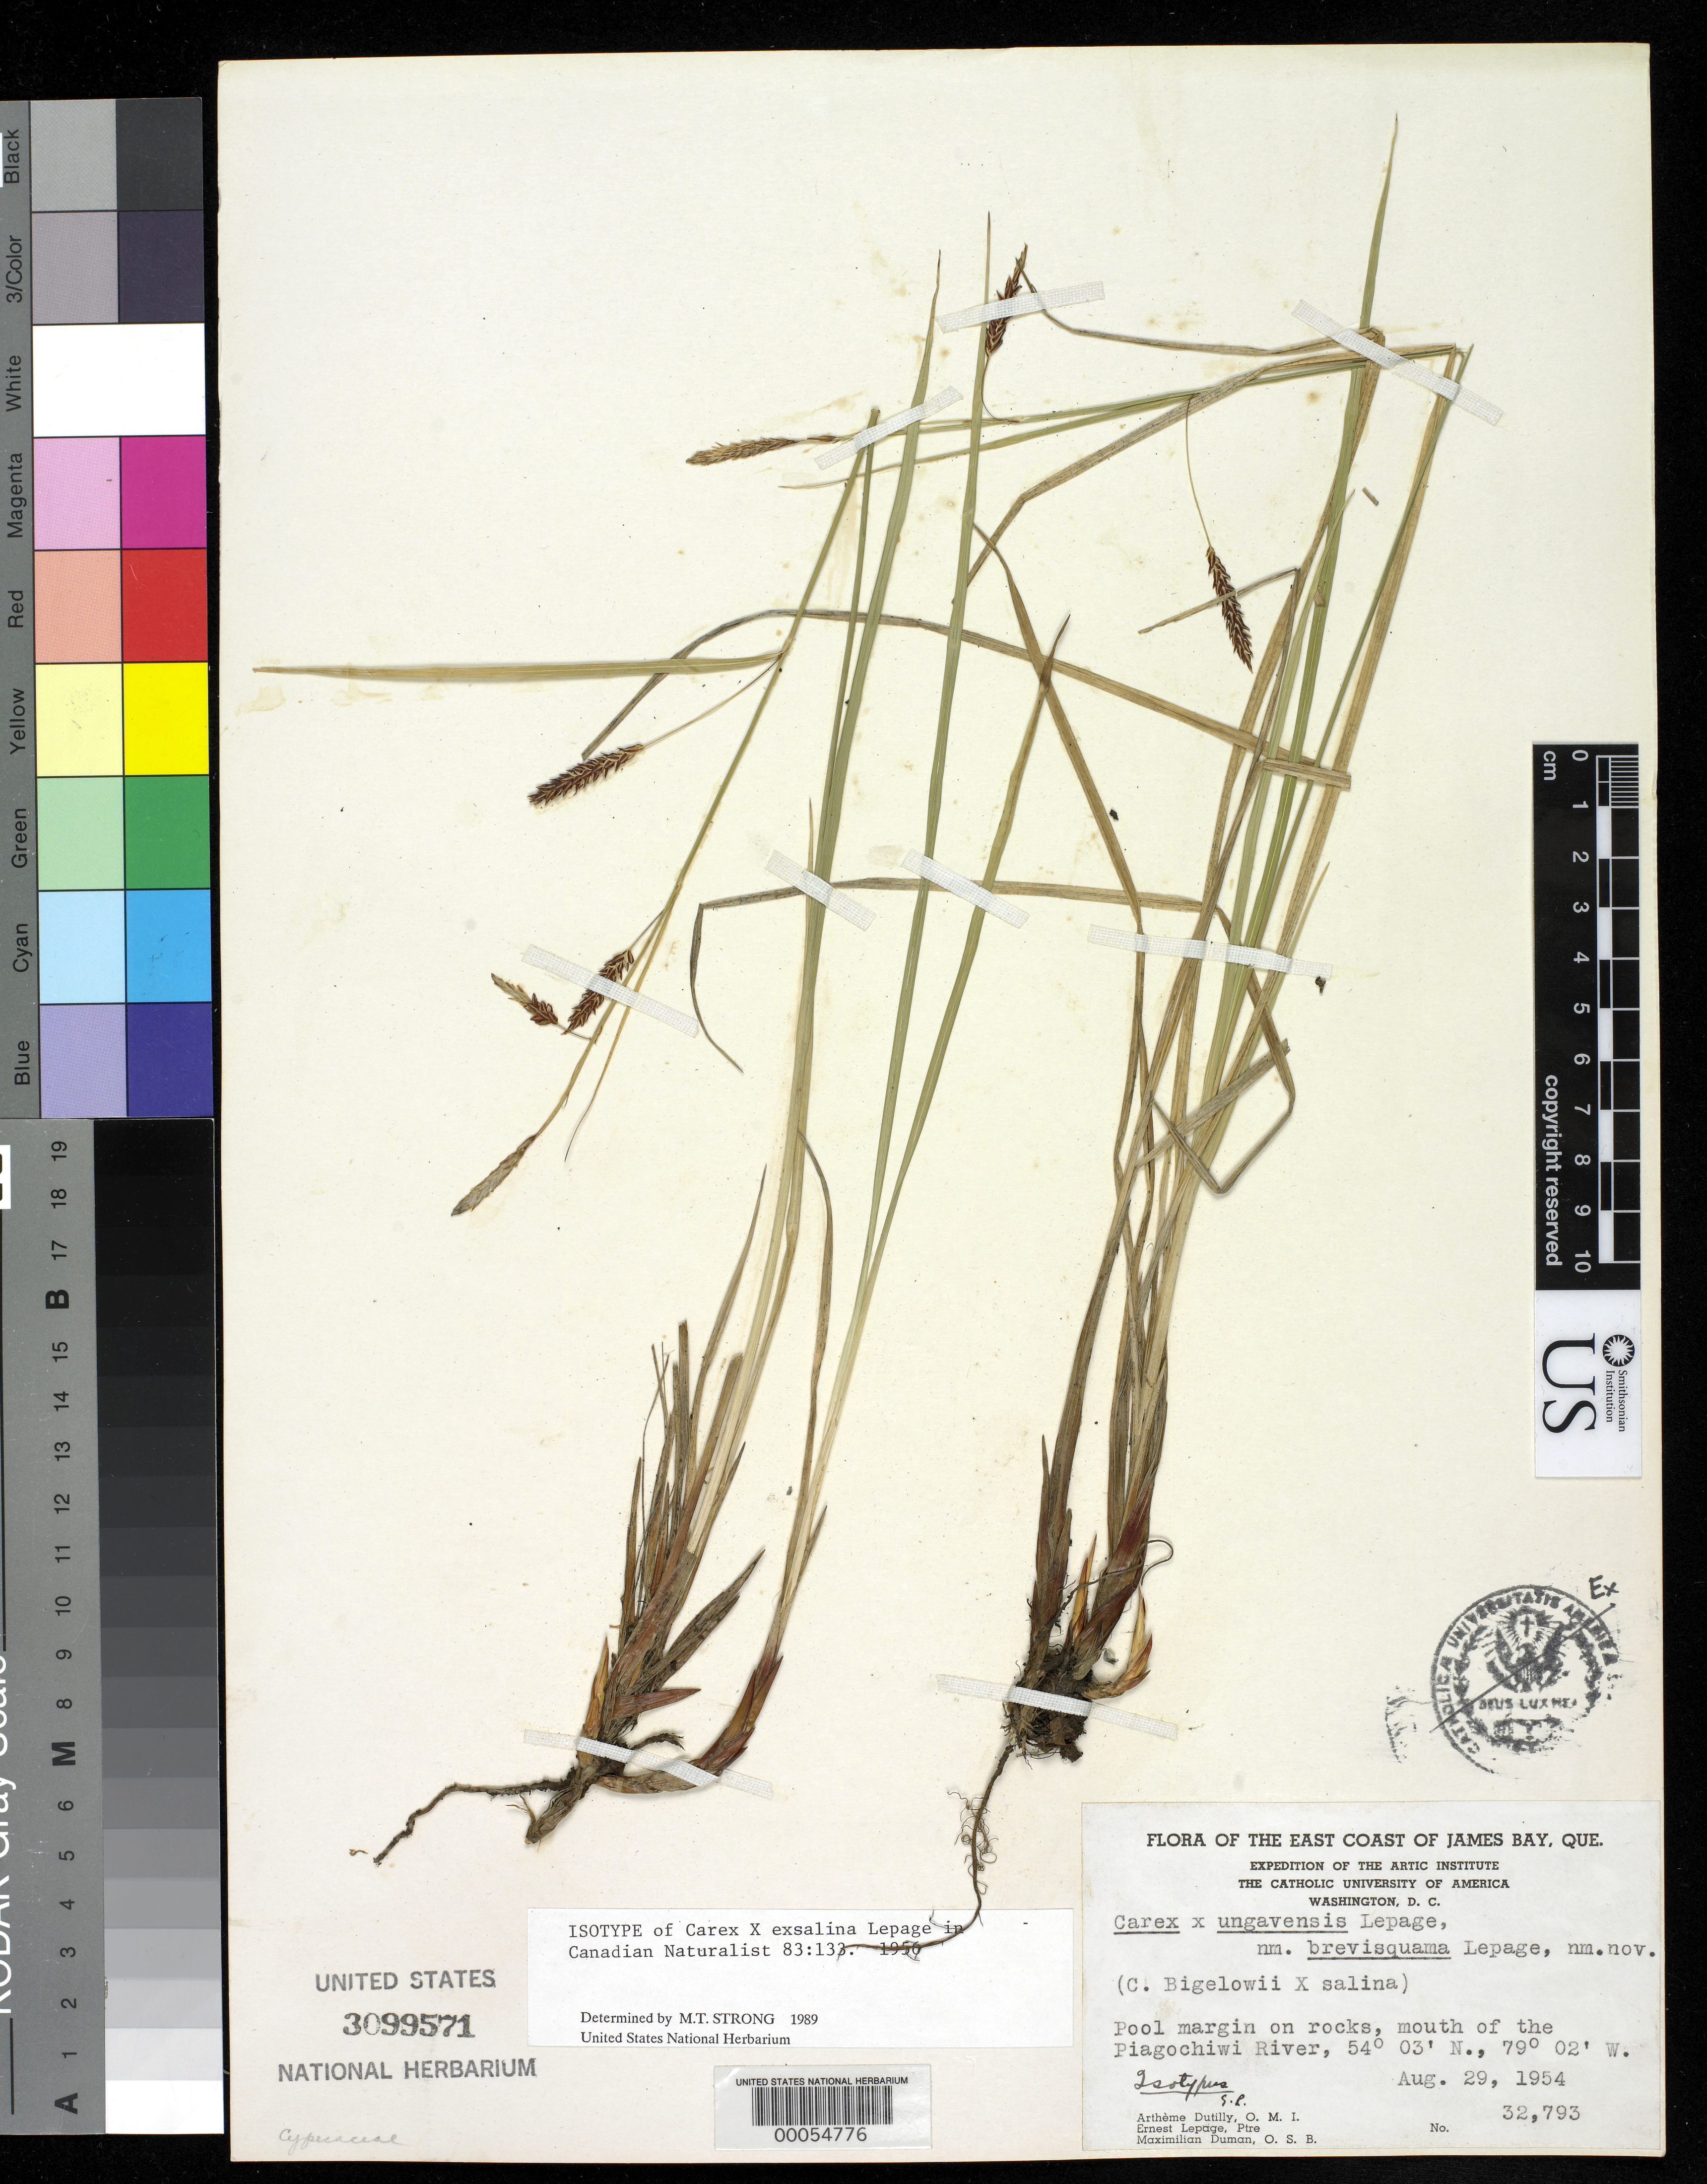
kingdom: Plantae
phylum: Tracheophyta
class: Liliopsida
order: Poales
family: Cyperaceae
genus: Carex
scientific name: Carex x exsalina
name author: Lepage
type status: Isotype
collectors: A. Dutilly, E. Lepage & M. Duman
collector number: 32793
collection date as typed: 29 Aug 1954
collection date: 1954-08-29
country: Canada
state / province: Quebec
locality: Pool margin on rocks, mouth of the Piagochiwi River.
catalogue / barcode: US 3099571